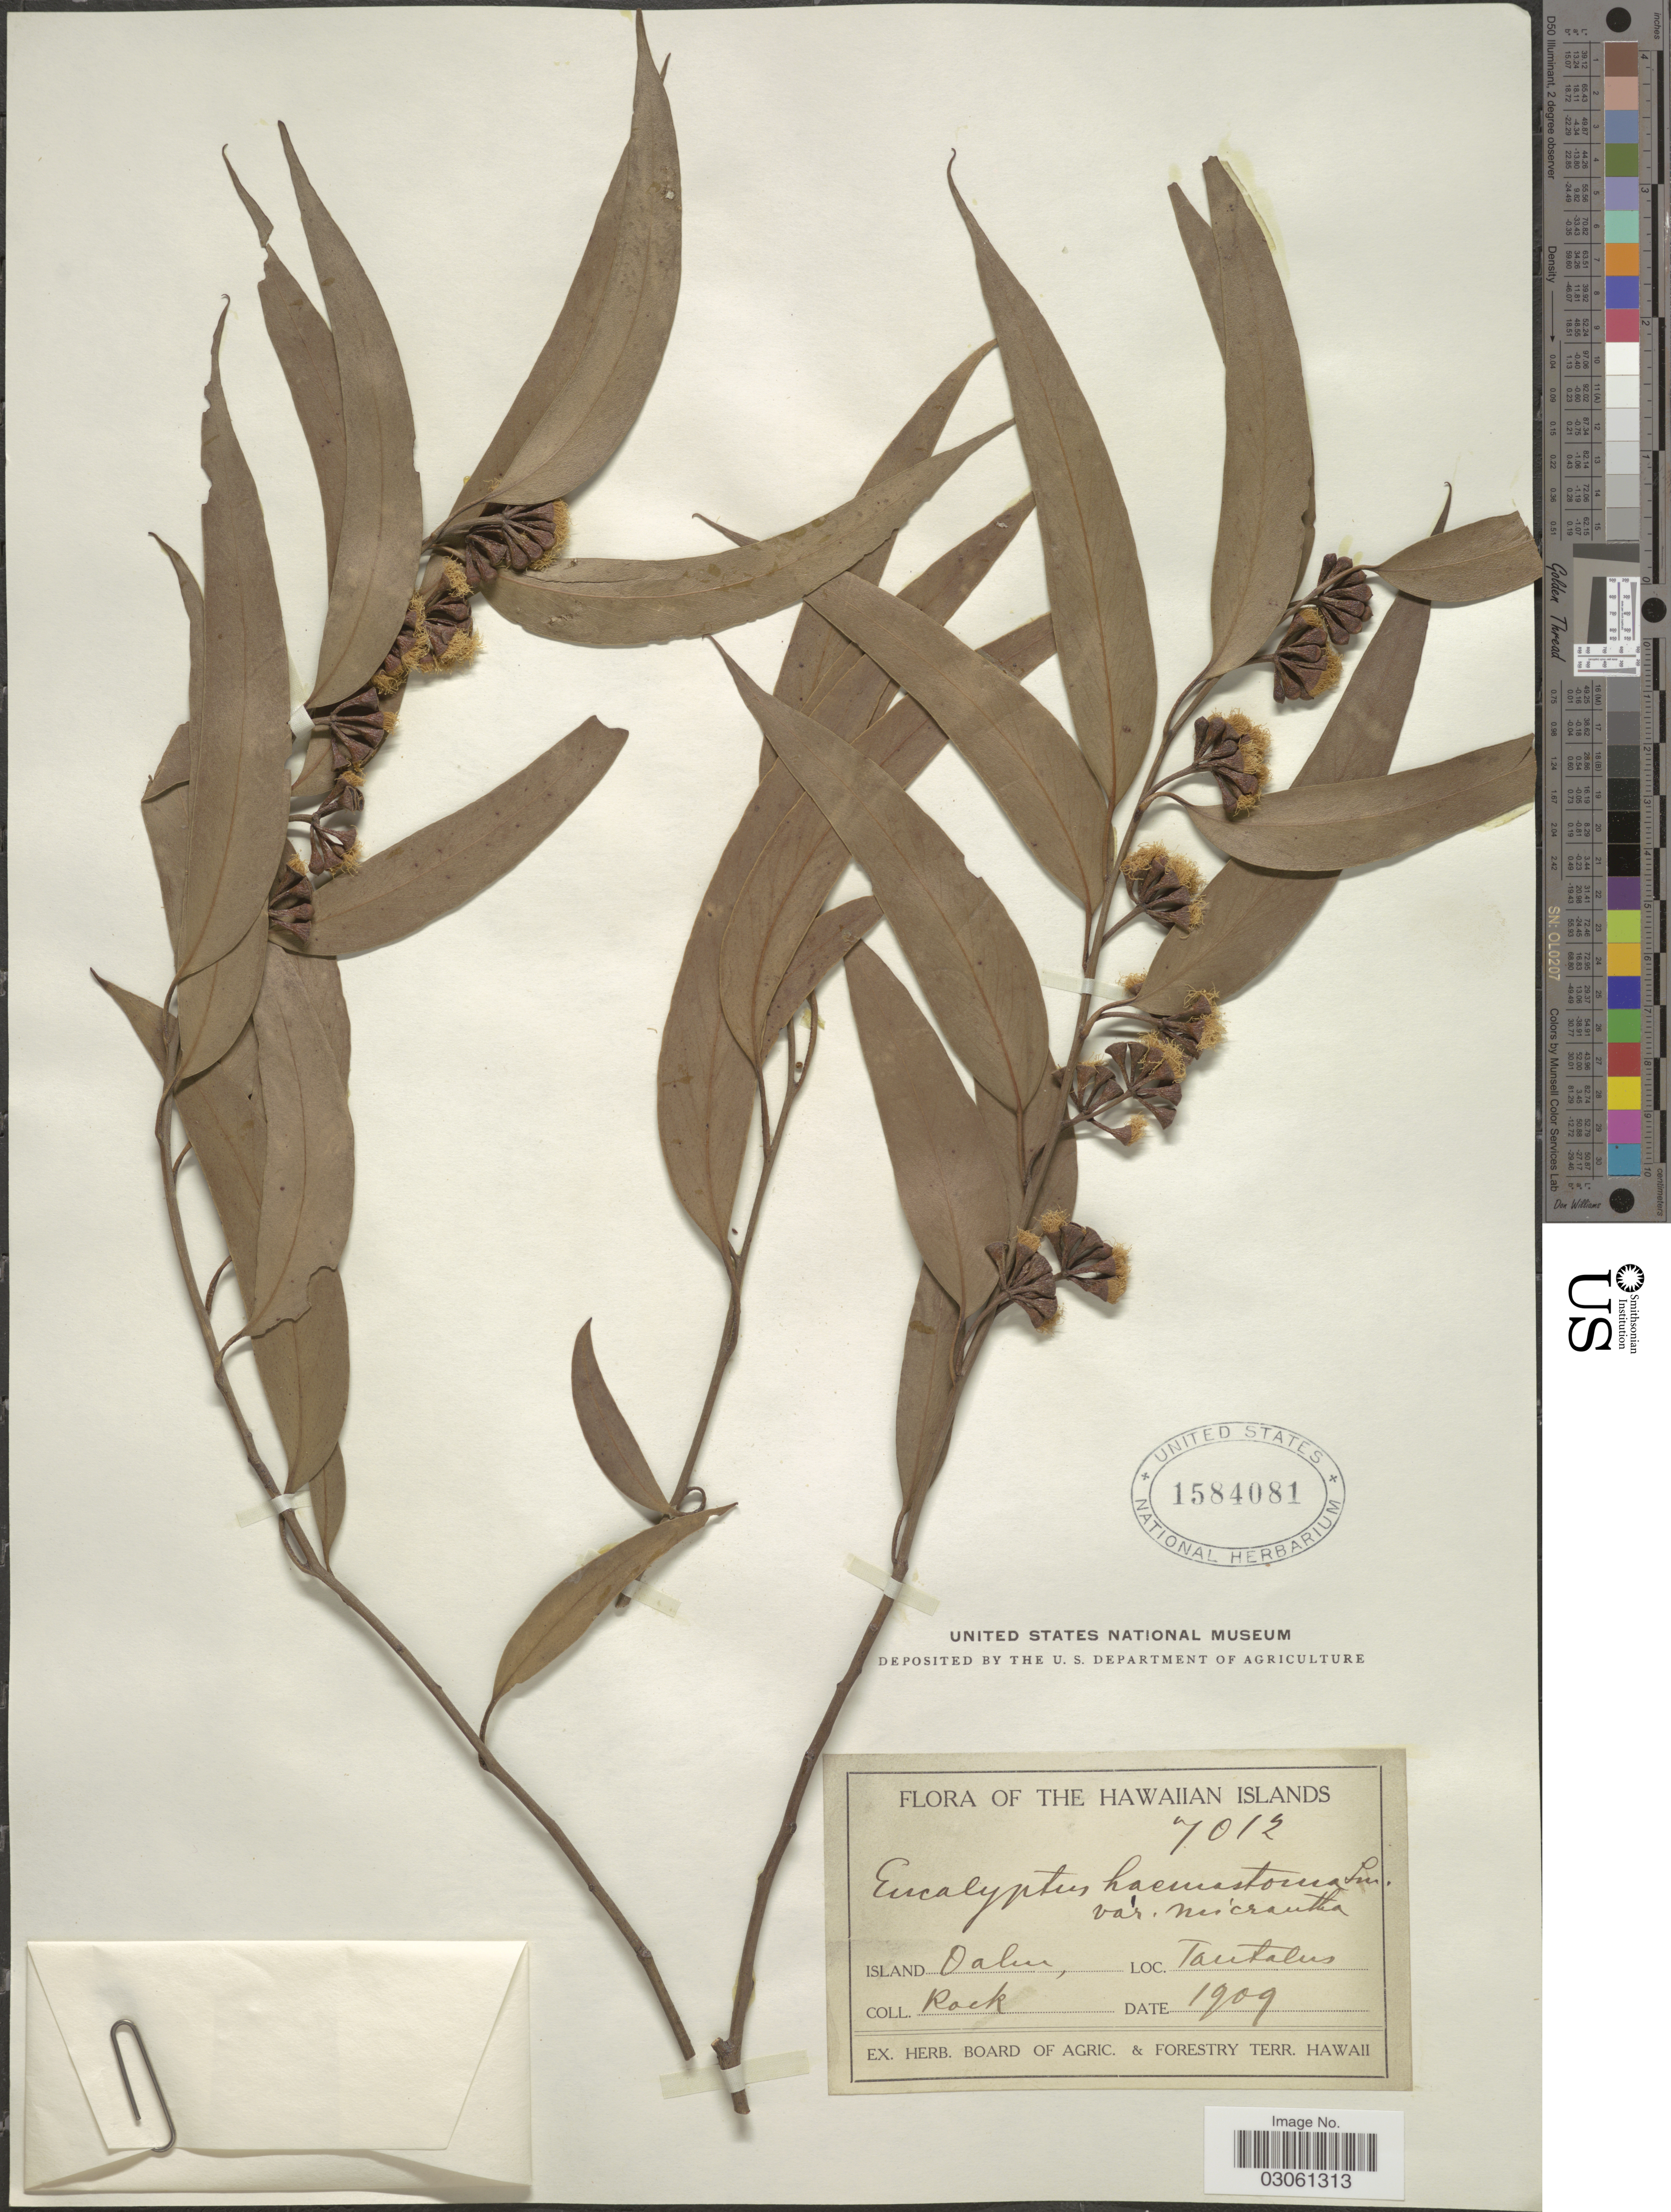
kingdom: Plantae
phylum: Tracheophyta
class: Magnoliopsida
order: Myrtales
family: Myrtaceae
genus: Eucalyptus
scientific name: Eucalyptus haemastoma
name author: Sm.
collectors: Rock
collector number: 7012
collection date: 1909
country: United States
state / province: Hawaii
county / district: Honolulu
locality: Hawaiian Islands. Island Oahu, Tantalus.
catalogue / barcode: US 1584081